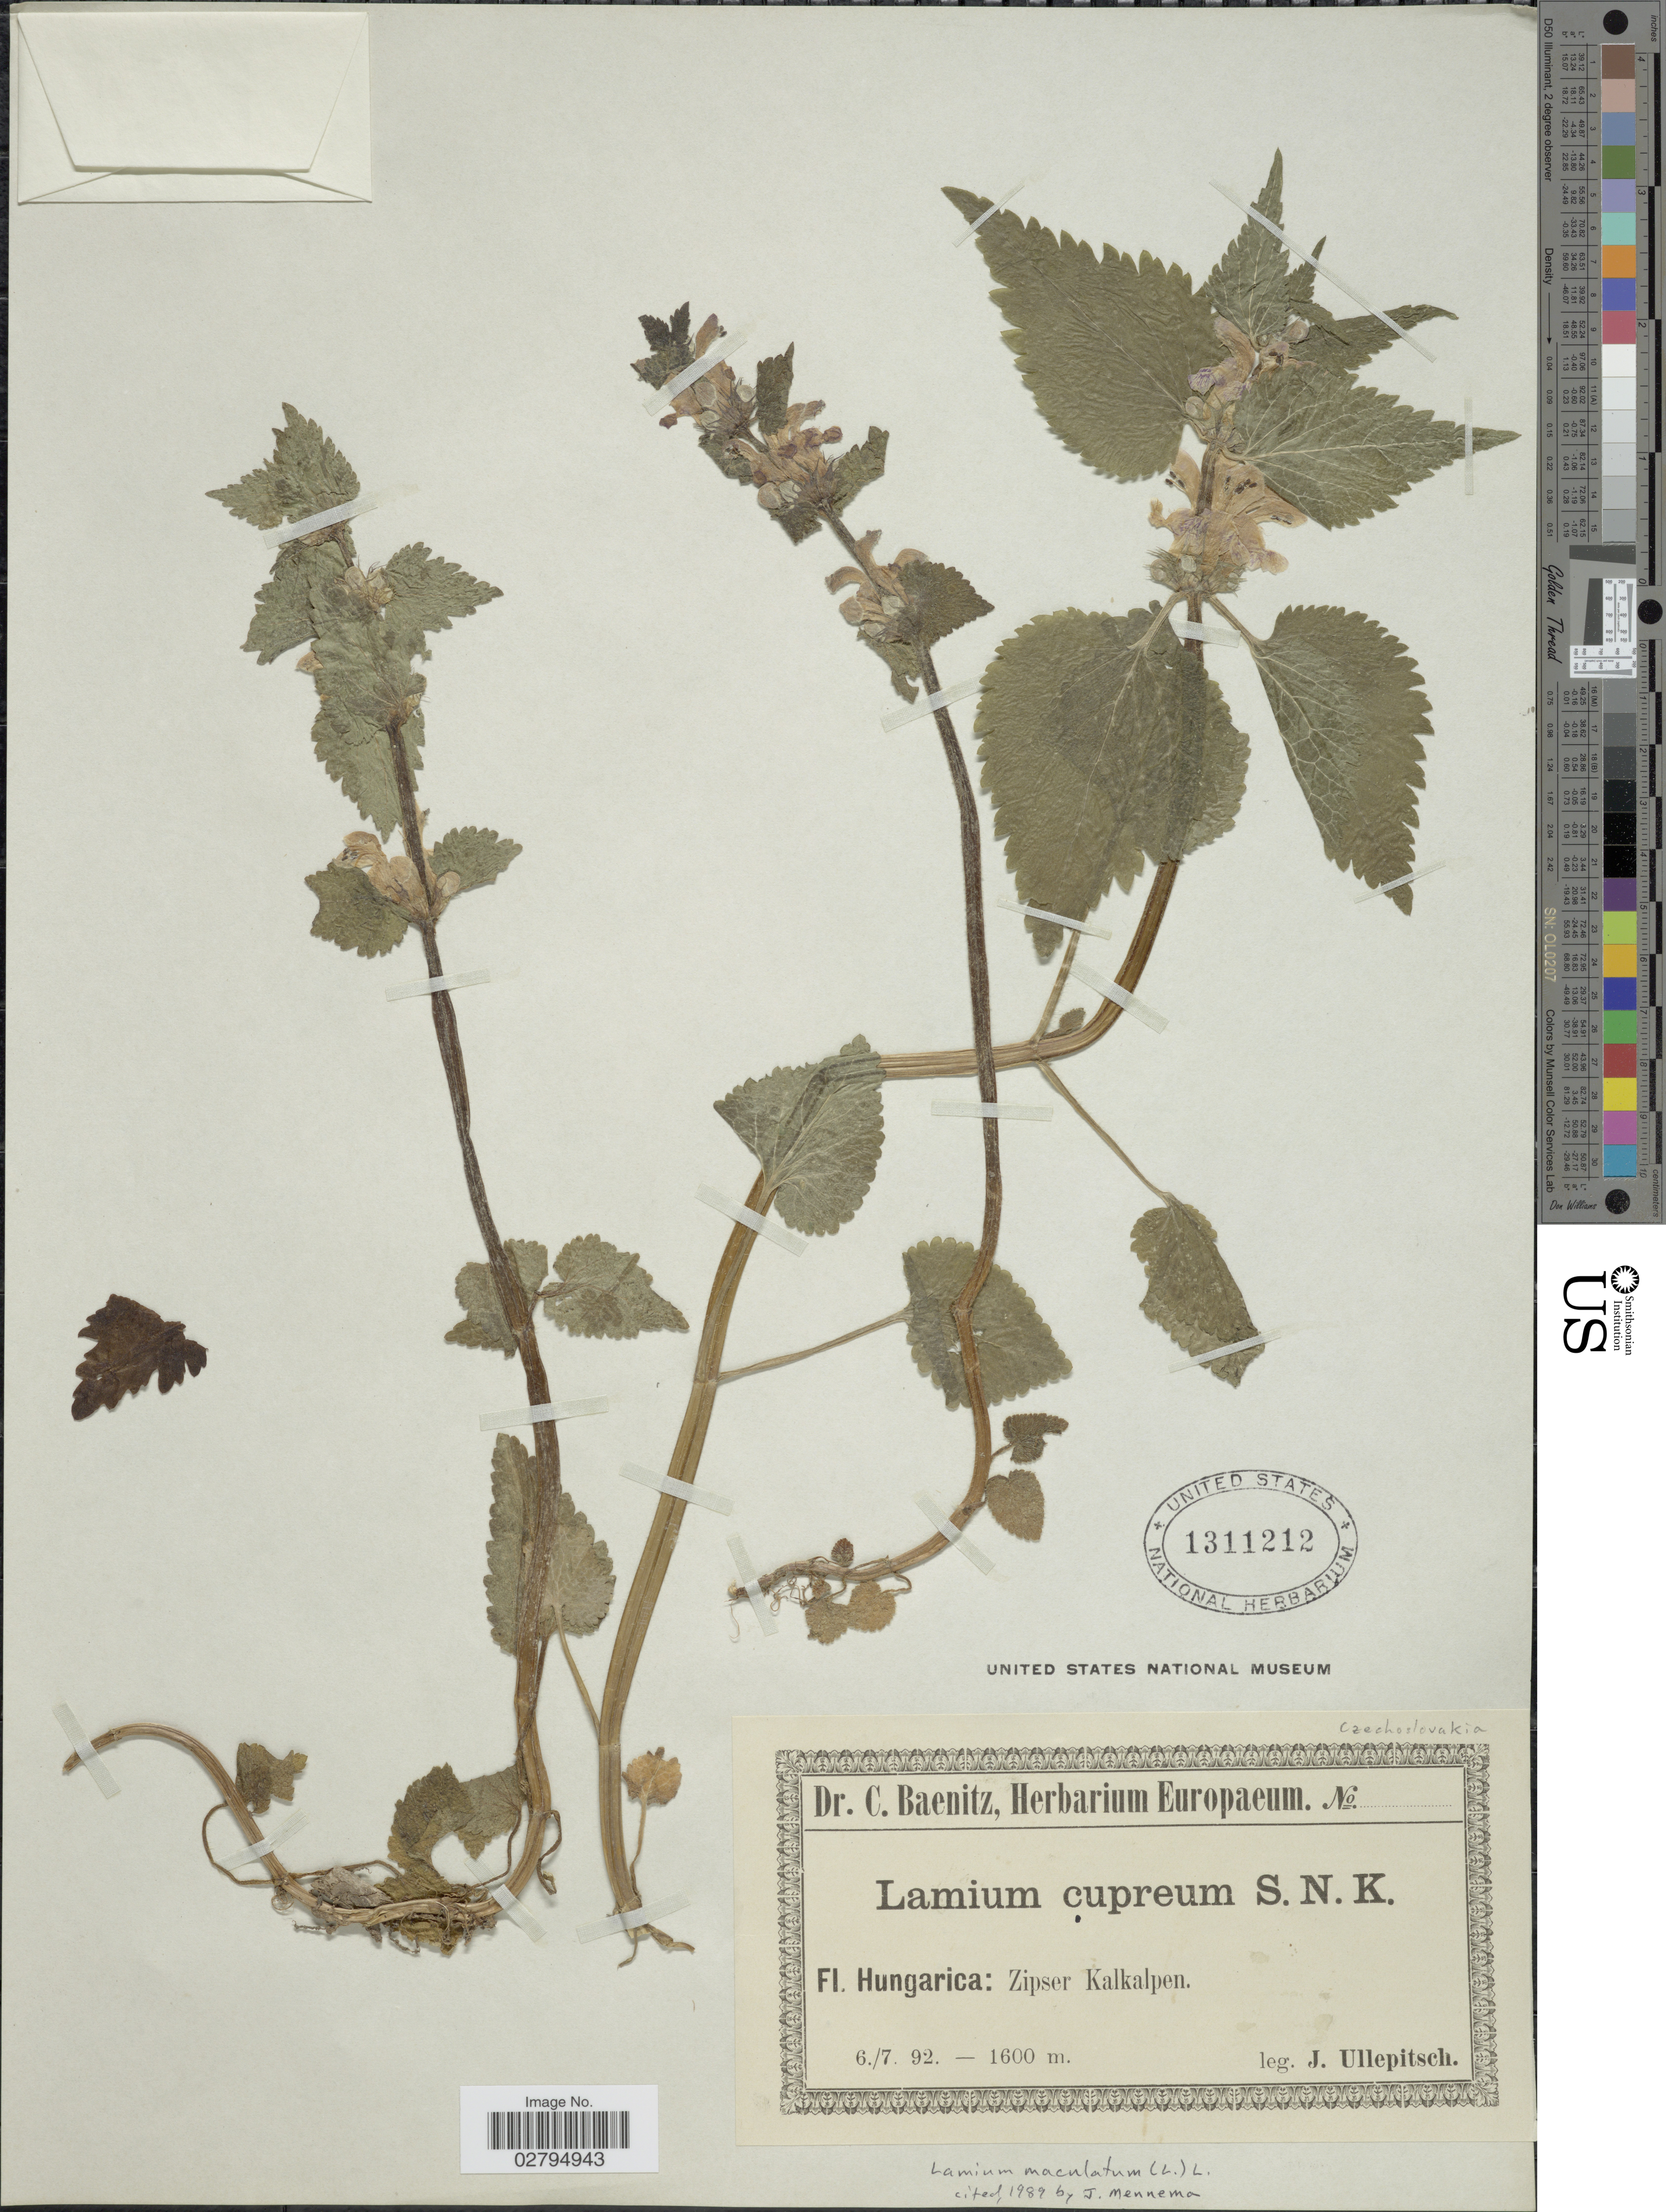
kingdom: Plantae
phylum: Tracheophyta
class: Magnoliopsida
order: Lamiales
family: Lamiaceae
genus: Lamium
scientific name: Lamium maculatum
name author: (L.) L.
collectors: J. Ullepitsch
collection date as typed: Transcribed d/m/y: 6/7/92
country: Hungary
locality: Zipser Kalkalpen.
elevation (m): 1600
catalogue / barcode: US 1311212